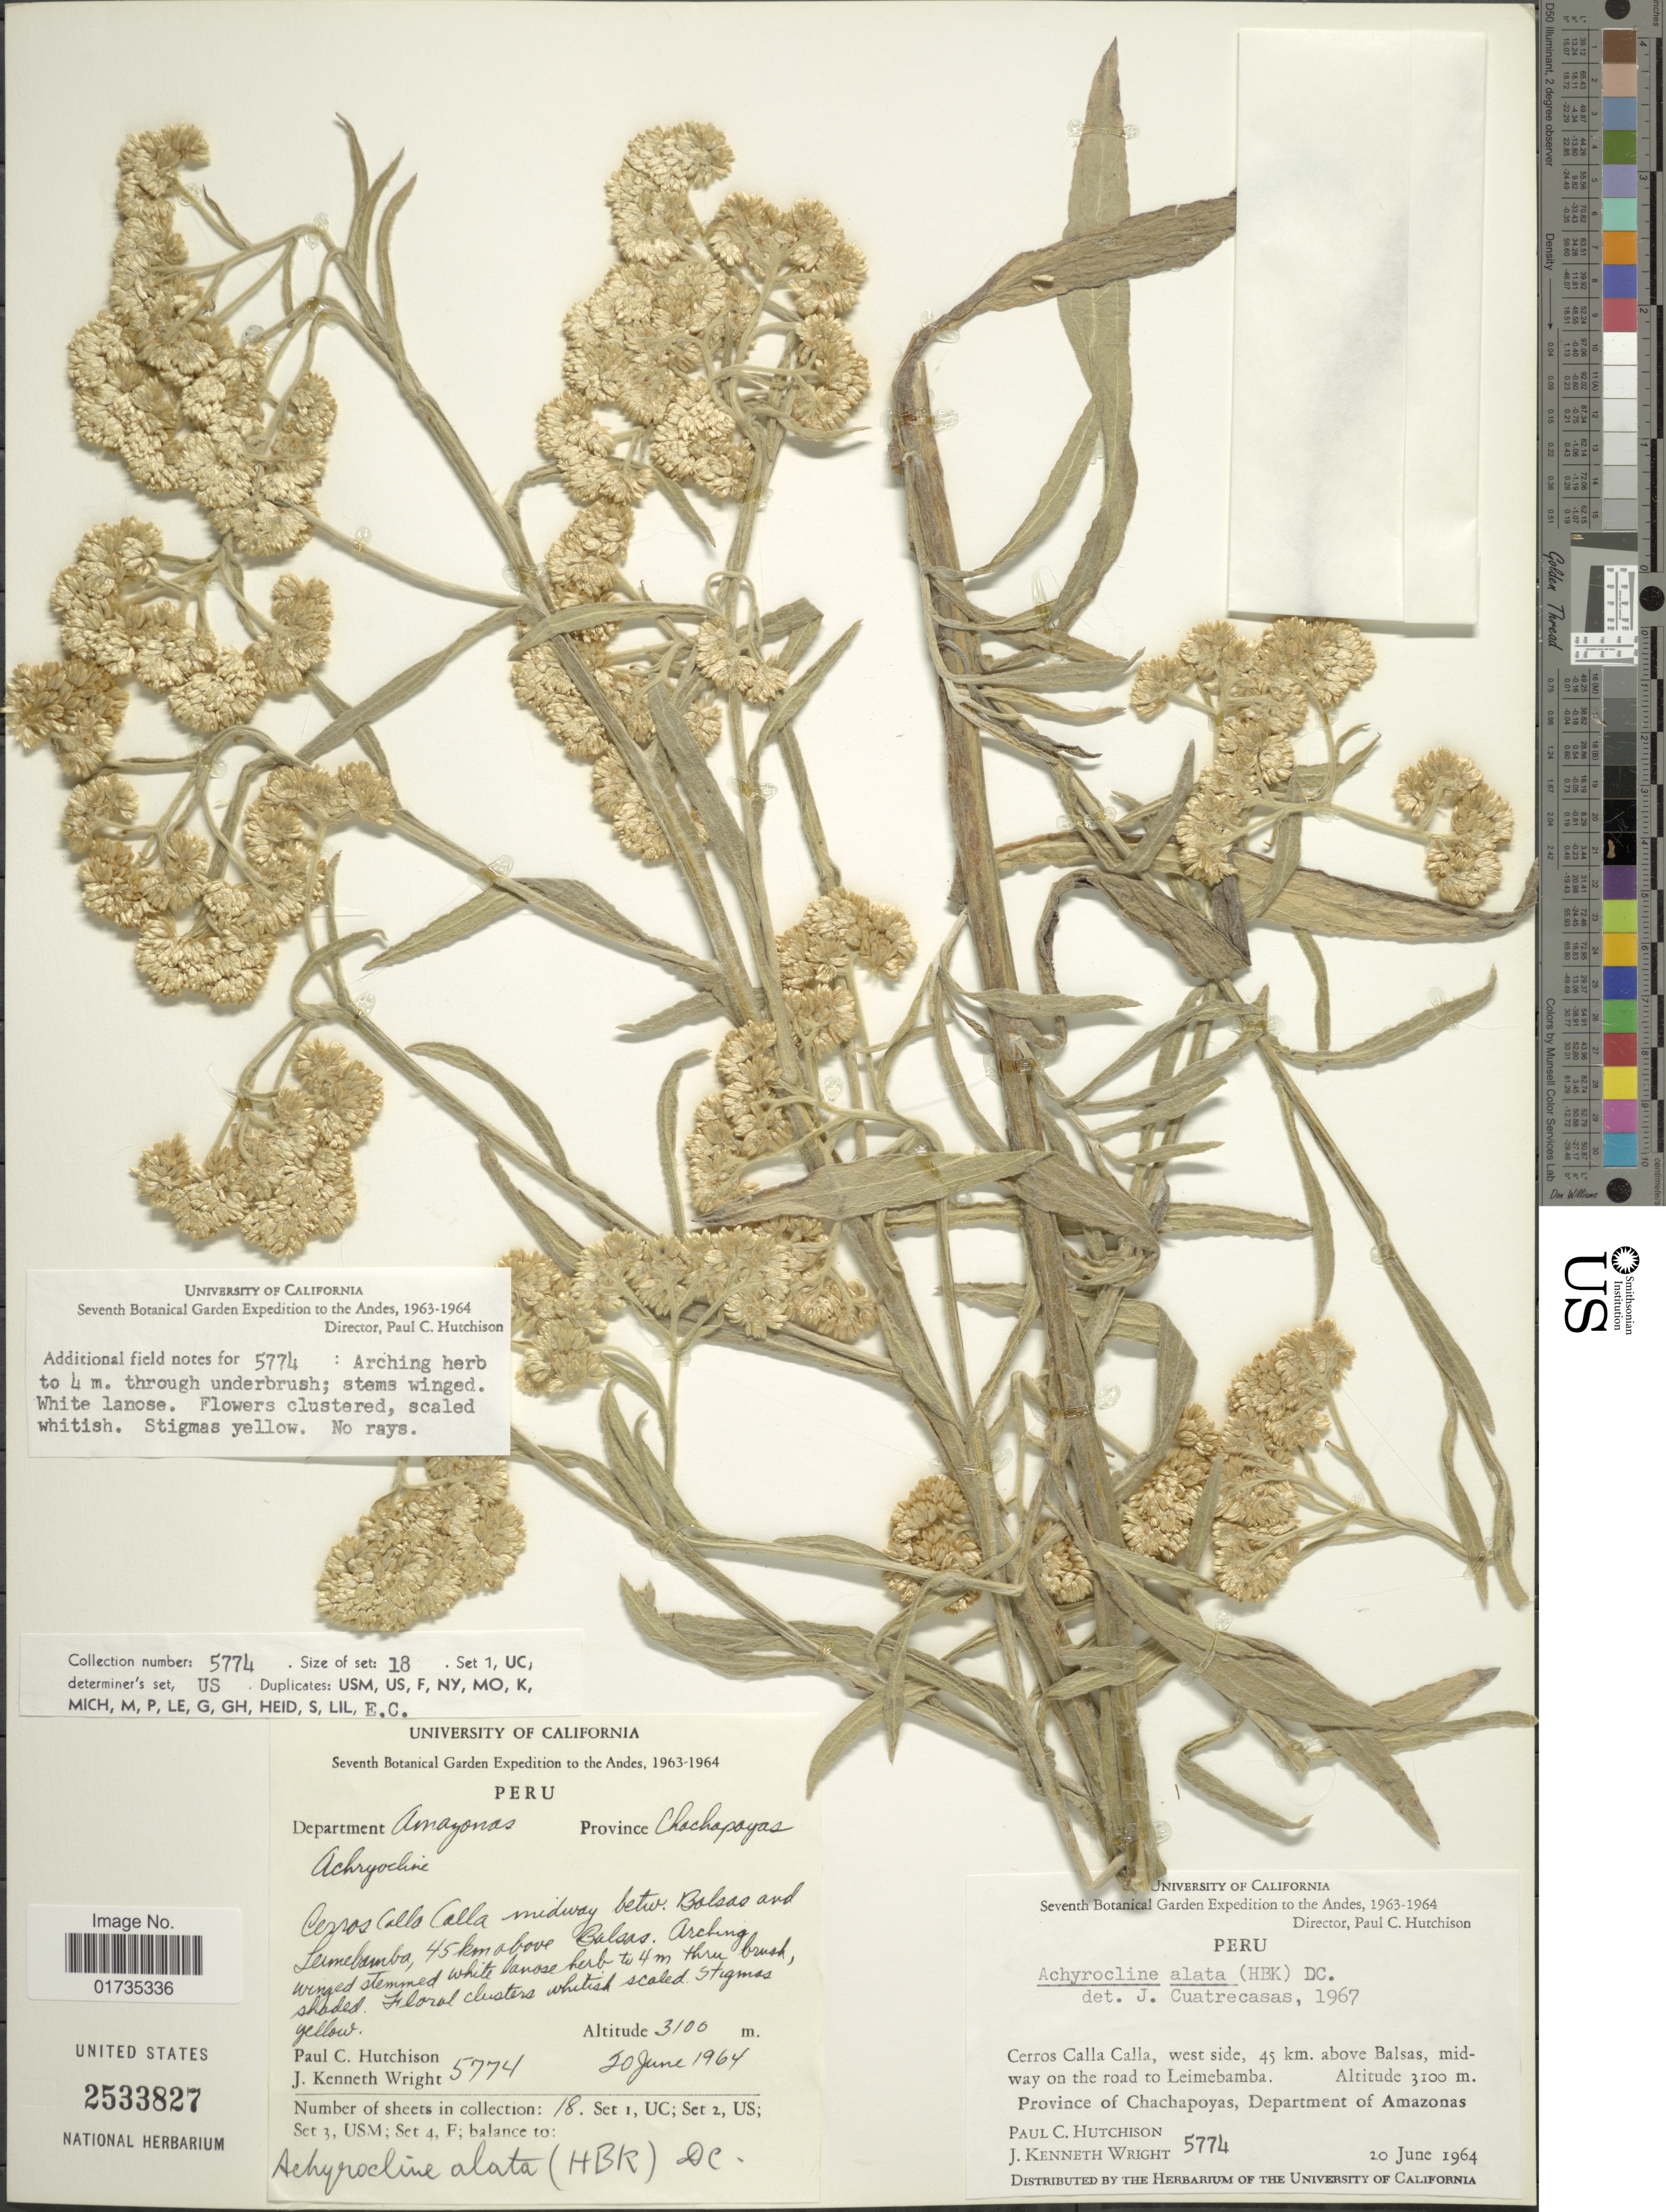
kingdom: Plantae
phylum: Tracheophyta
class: Magnoliopsida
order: Asterales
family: Asteraceae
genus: Achyrocline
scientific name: Achyrocline alata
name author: (Kunth) DC.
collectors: P. C. Hutchison & J. K. Wright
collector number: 5774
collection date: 1964-06-20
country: Peru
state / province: Amazonas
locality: Cerros Calla Calla, west side, 45 km. above Balsas, midway on the road to Leimebamaba. Province of Chachapoyas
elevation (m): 3100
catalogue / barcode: US 2533827